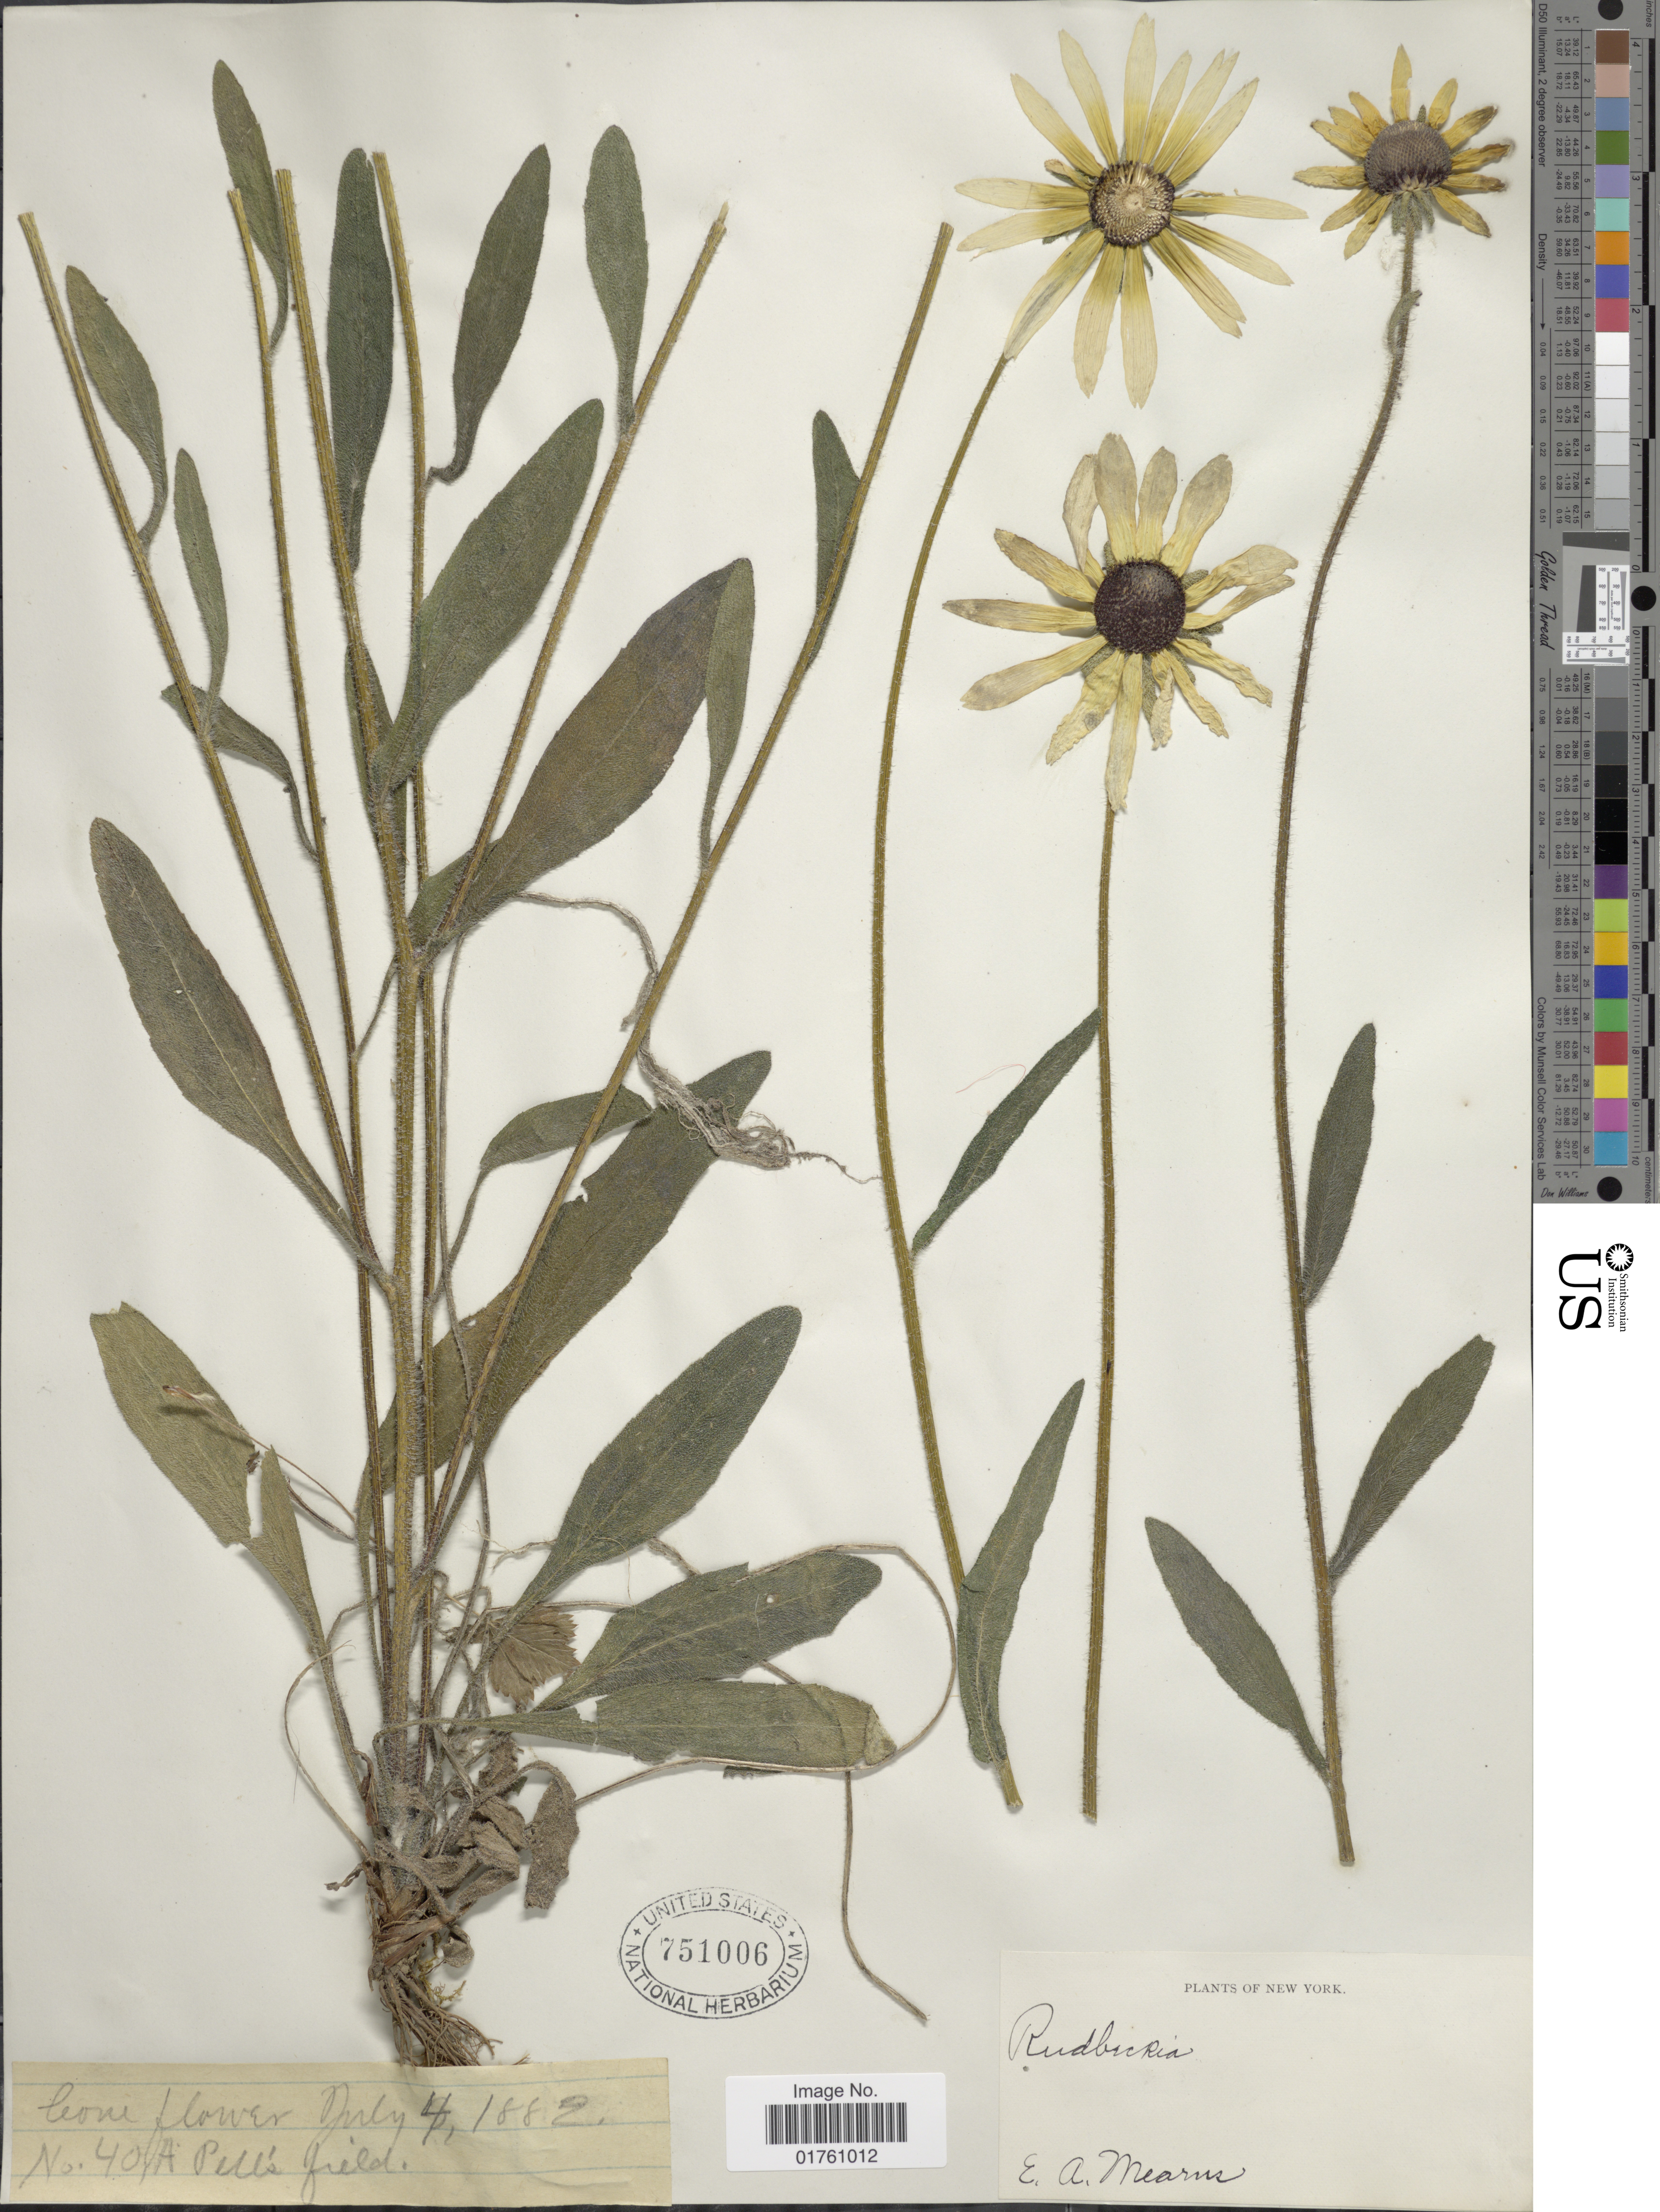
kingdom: Plantae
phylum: Tracheophyta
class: Magnoliopsida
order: Asterales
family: Asteraceae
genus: Rudbeckia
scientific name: Rudbeckia hirta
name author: L.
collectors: E. A. Mearns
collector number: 40A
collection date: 1882-07-04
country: United States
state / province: New York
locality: Pill's field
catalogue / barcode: US 751006